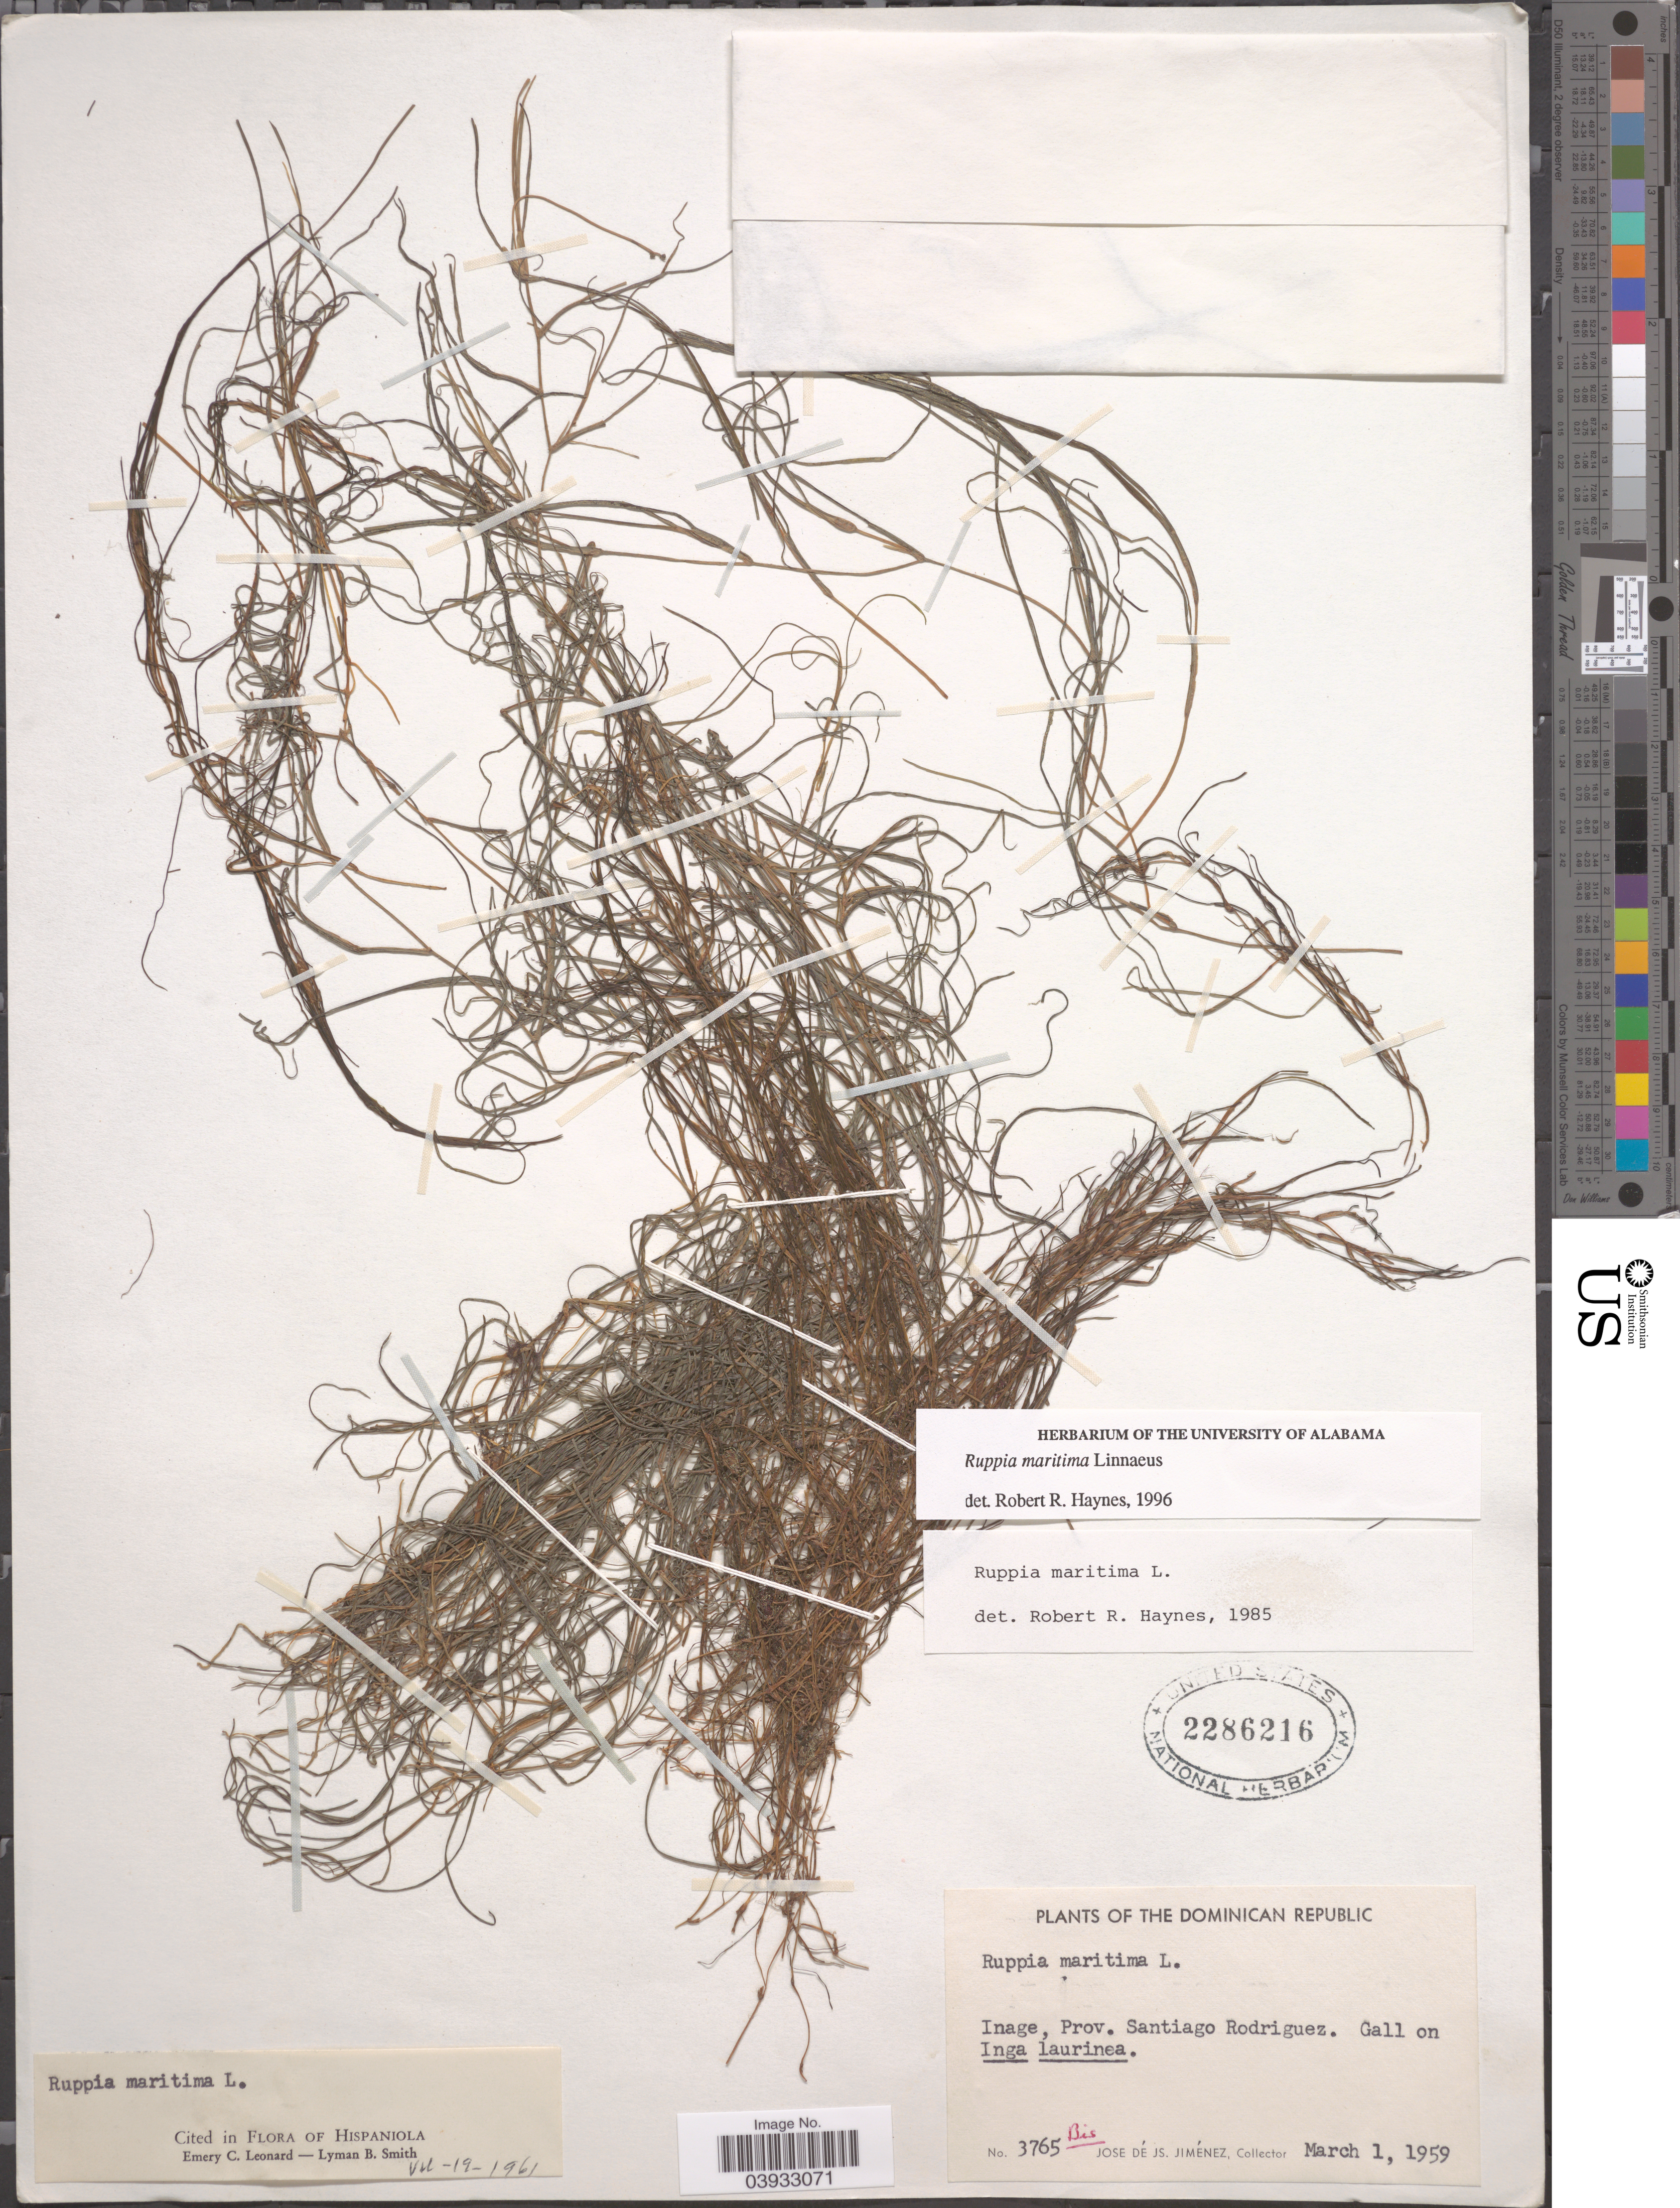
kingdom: Plantae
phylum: Tracheophyta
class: Liliopsida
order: Alismatales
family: Ruppiaceae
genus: Ruppia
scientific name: Ruppia maritima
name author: L.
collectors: J. J. Jiménez Almonte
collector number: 3765 Bis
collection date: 1959-03-01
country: Dominican Republic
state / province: Santiago Rodríguez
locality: Inage.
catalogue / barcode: US 2286216